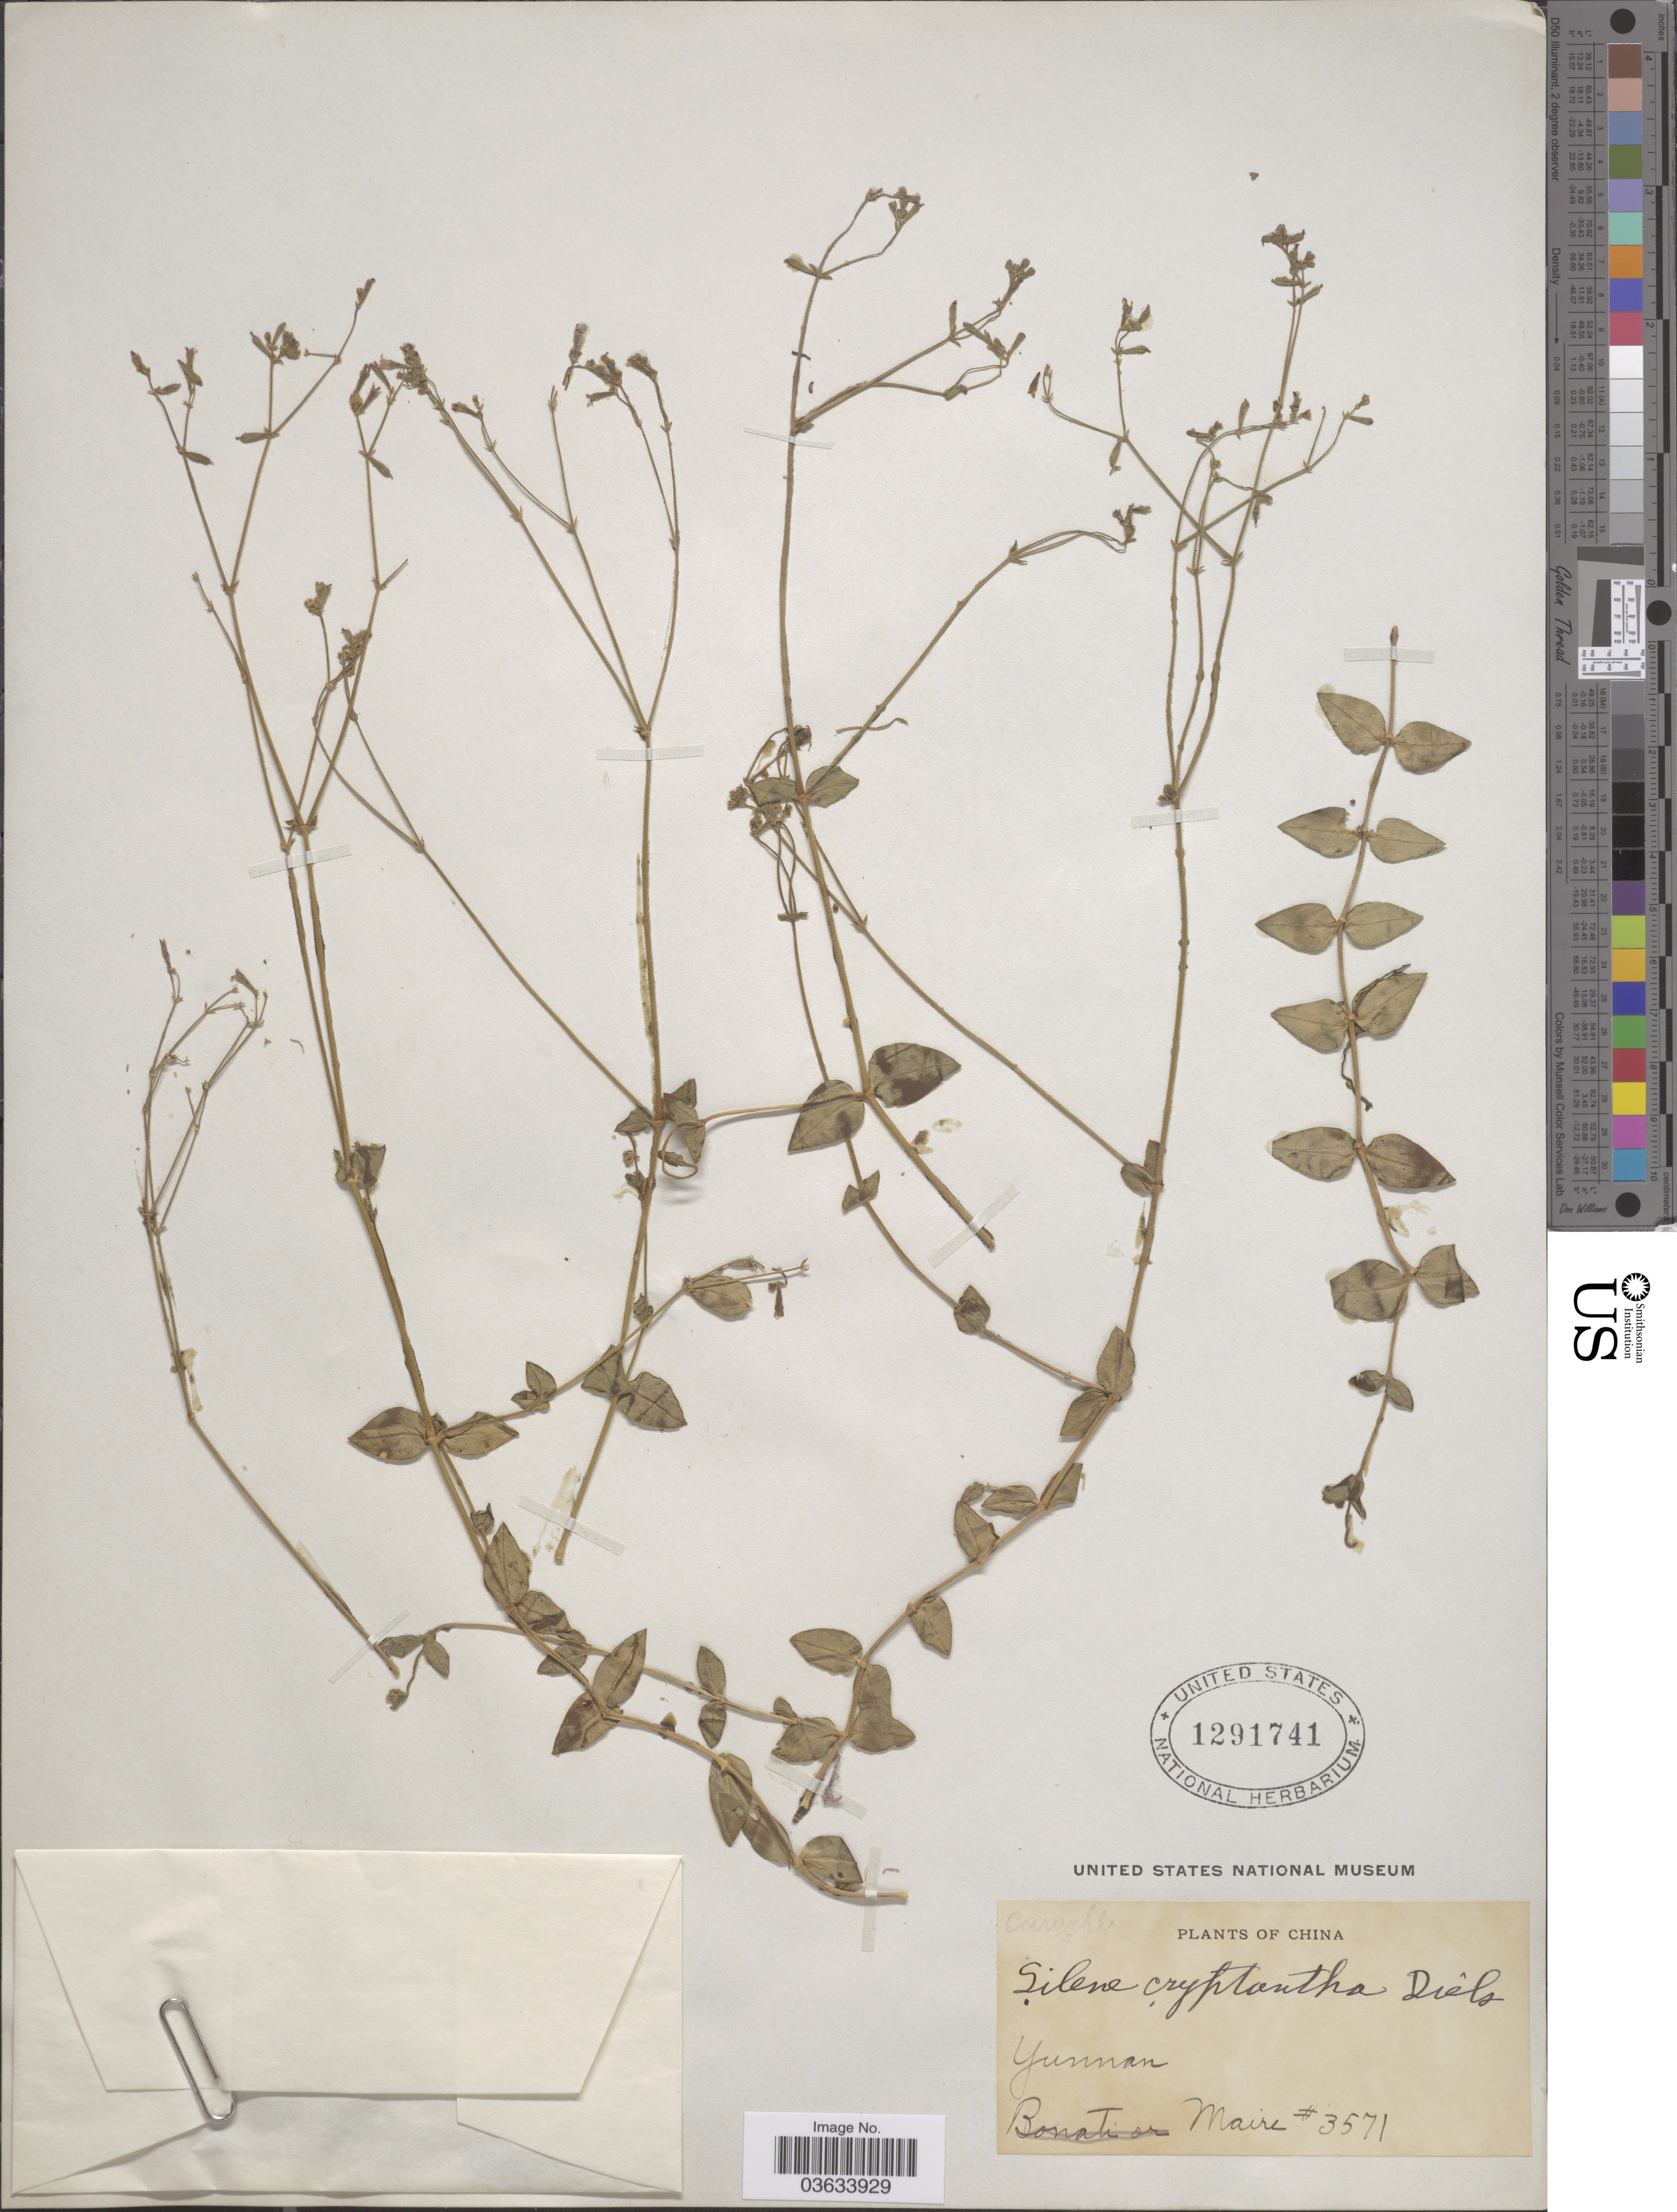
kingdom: Plantae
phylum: Tracheophyta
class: Magnoliopsida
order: Caryophyllales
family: Caryophyllaceae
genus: Psammosilene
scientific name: Psammosilene tunicoides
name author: W.C. Wu & C.Y. Wu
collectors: Maire, --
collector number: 3571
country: China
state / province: Yunnan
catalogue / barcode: US 1291741